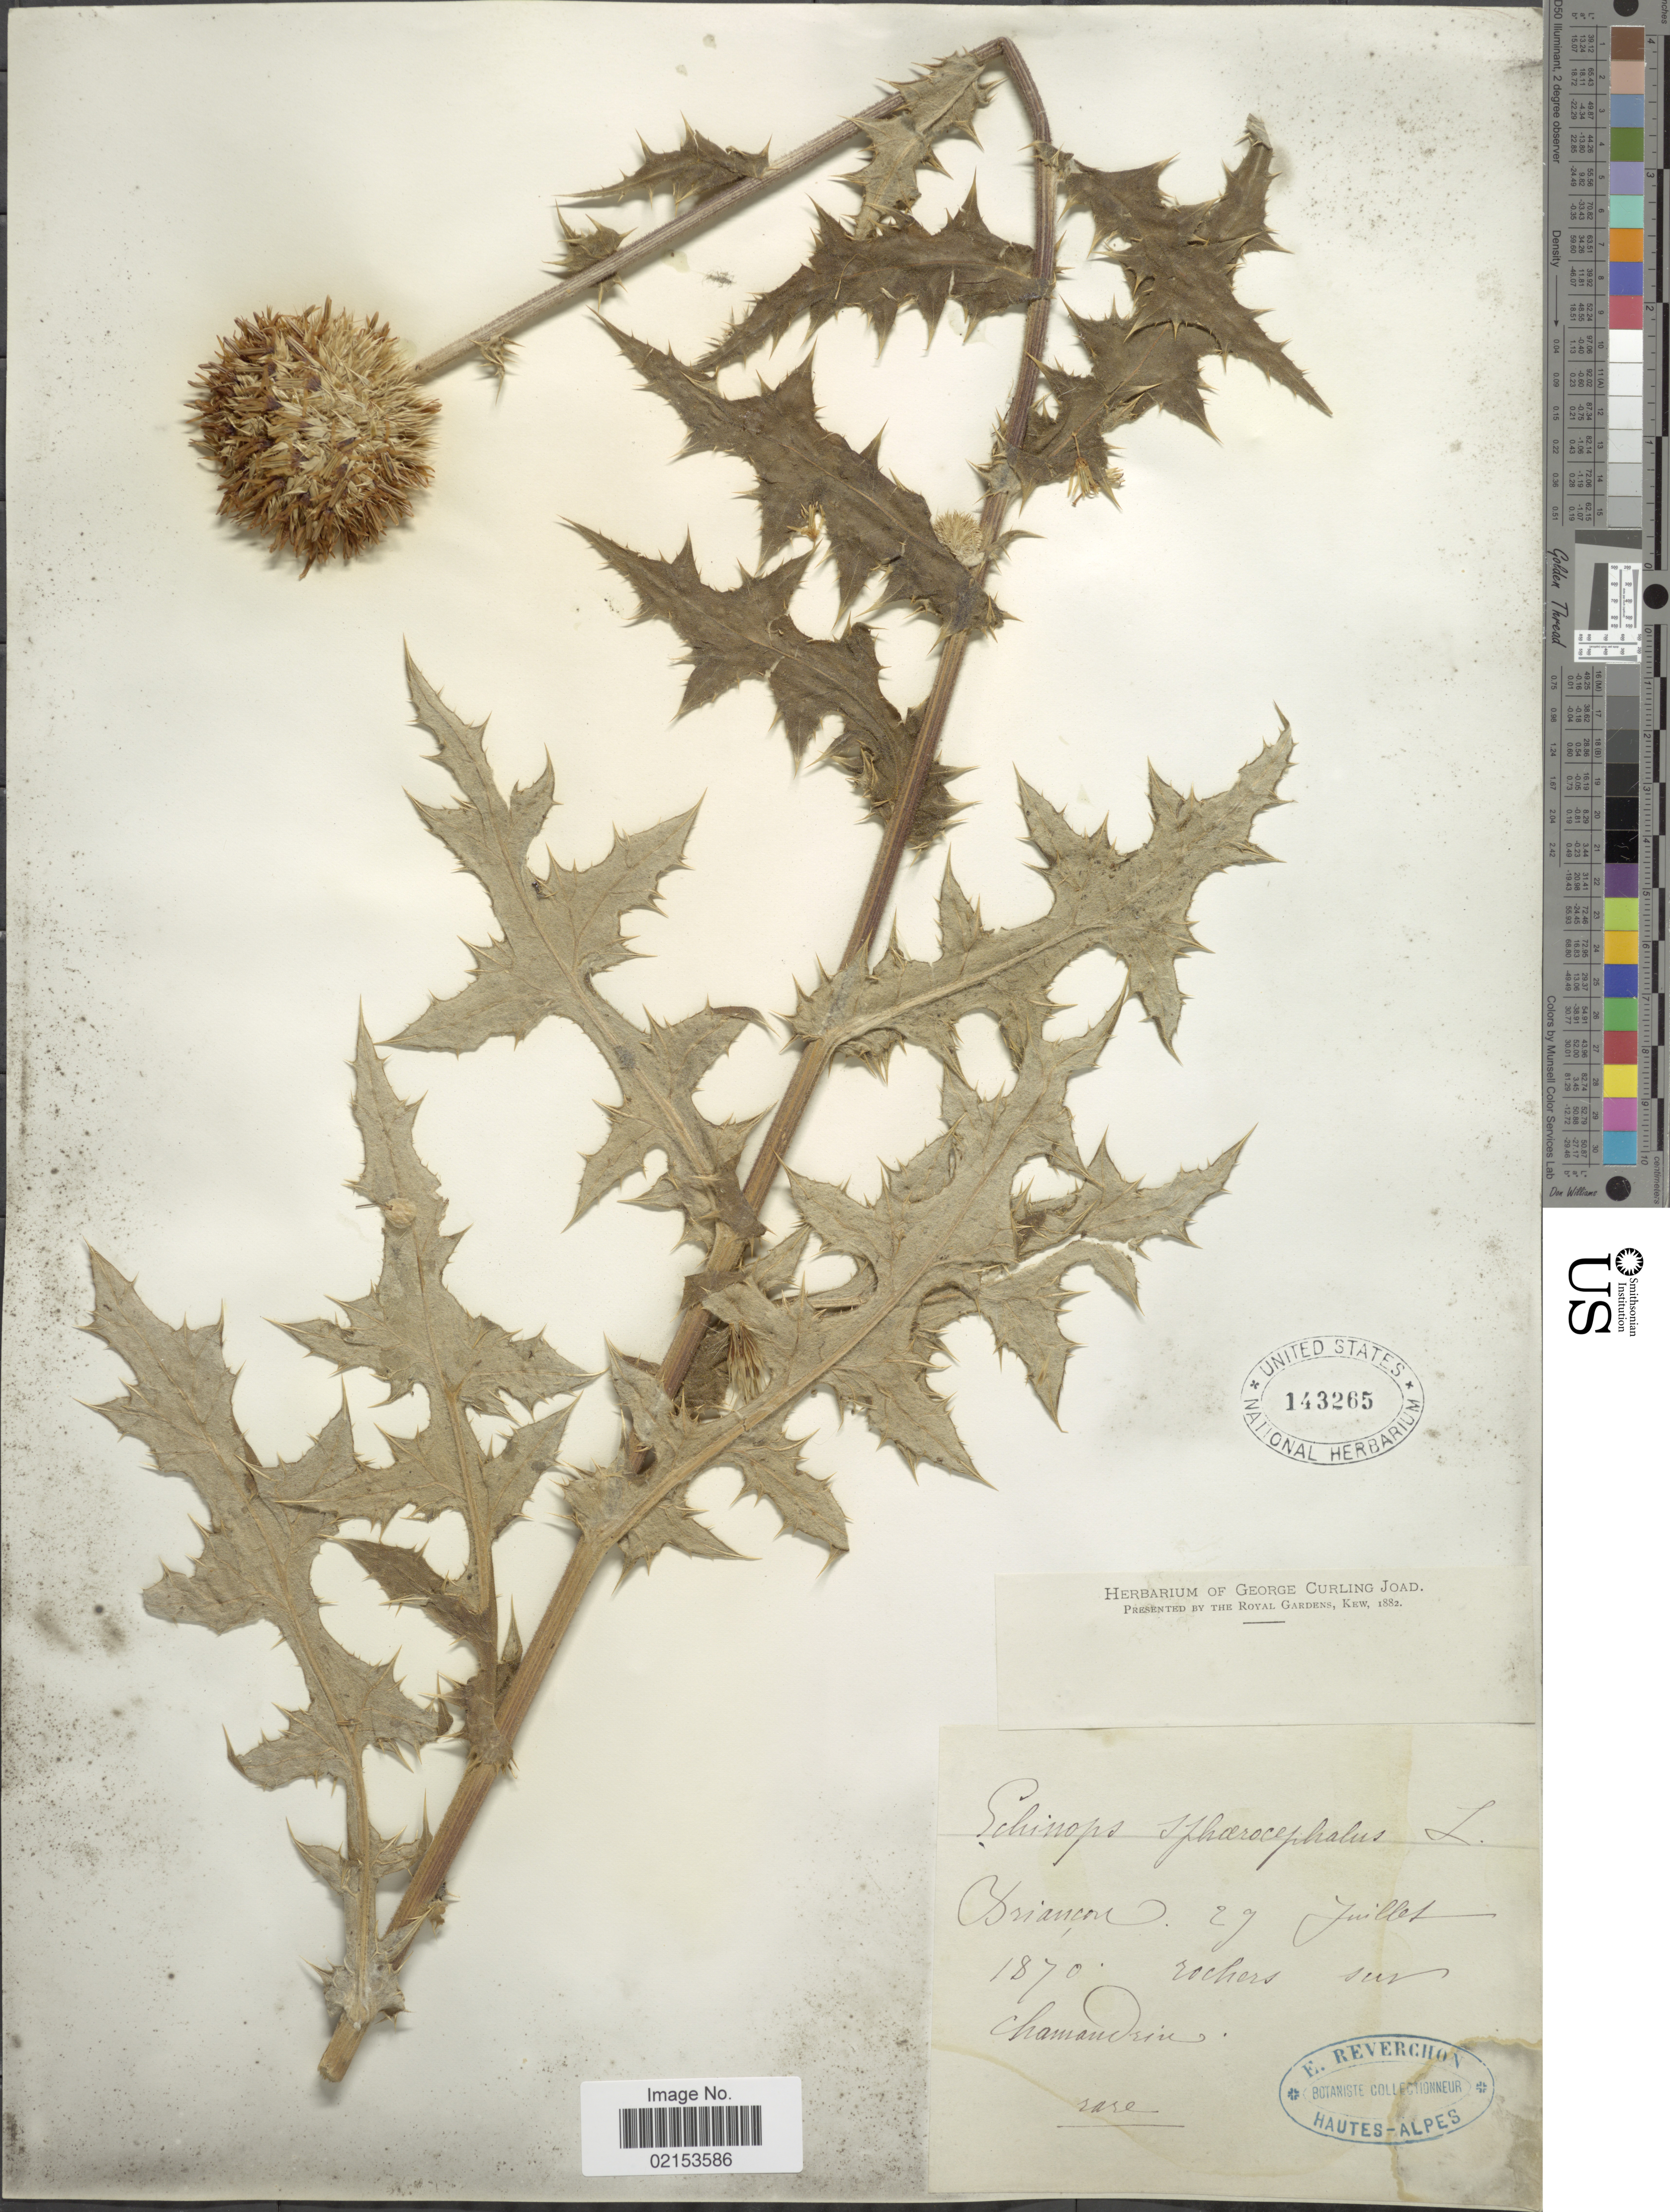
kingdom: Plantae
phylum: Tracheophyta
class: Magnoliopsida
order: Asterales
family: Asteraceae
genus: Echinops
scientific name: Echinops sphaerocephalus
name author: L.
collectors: E. Reverchon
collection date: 1870-07-29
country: France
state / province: Provence-Alpes-Côte d'Azur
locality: Briançon, rochers sur Chamandrin [Briançon, rocks on Chamandrin]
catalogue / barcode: US 143265